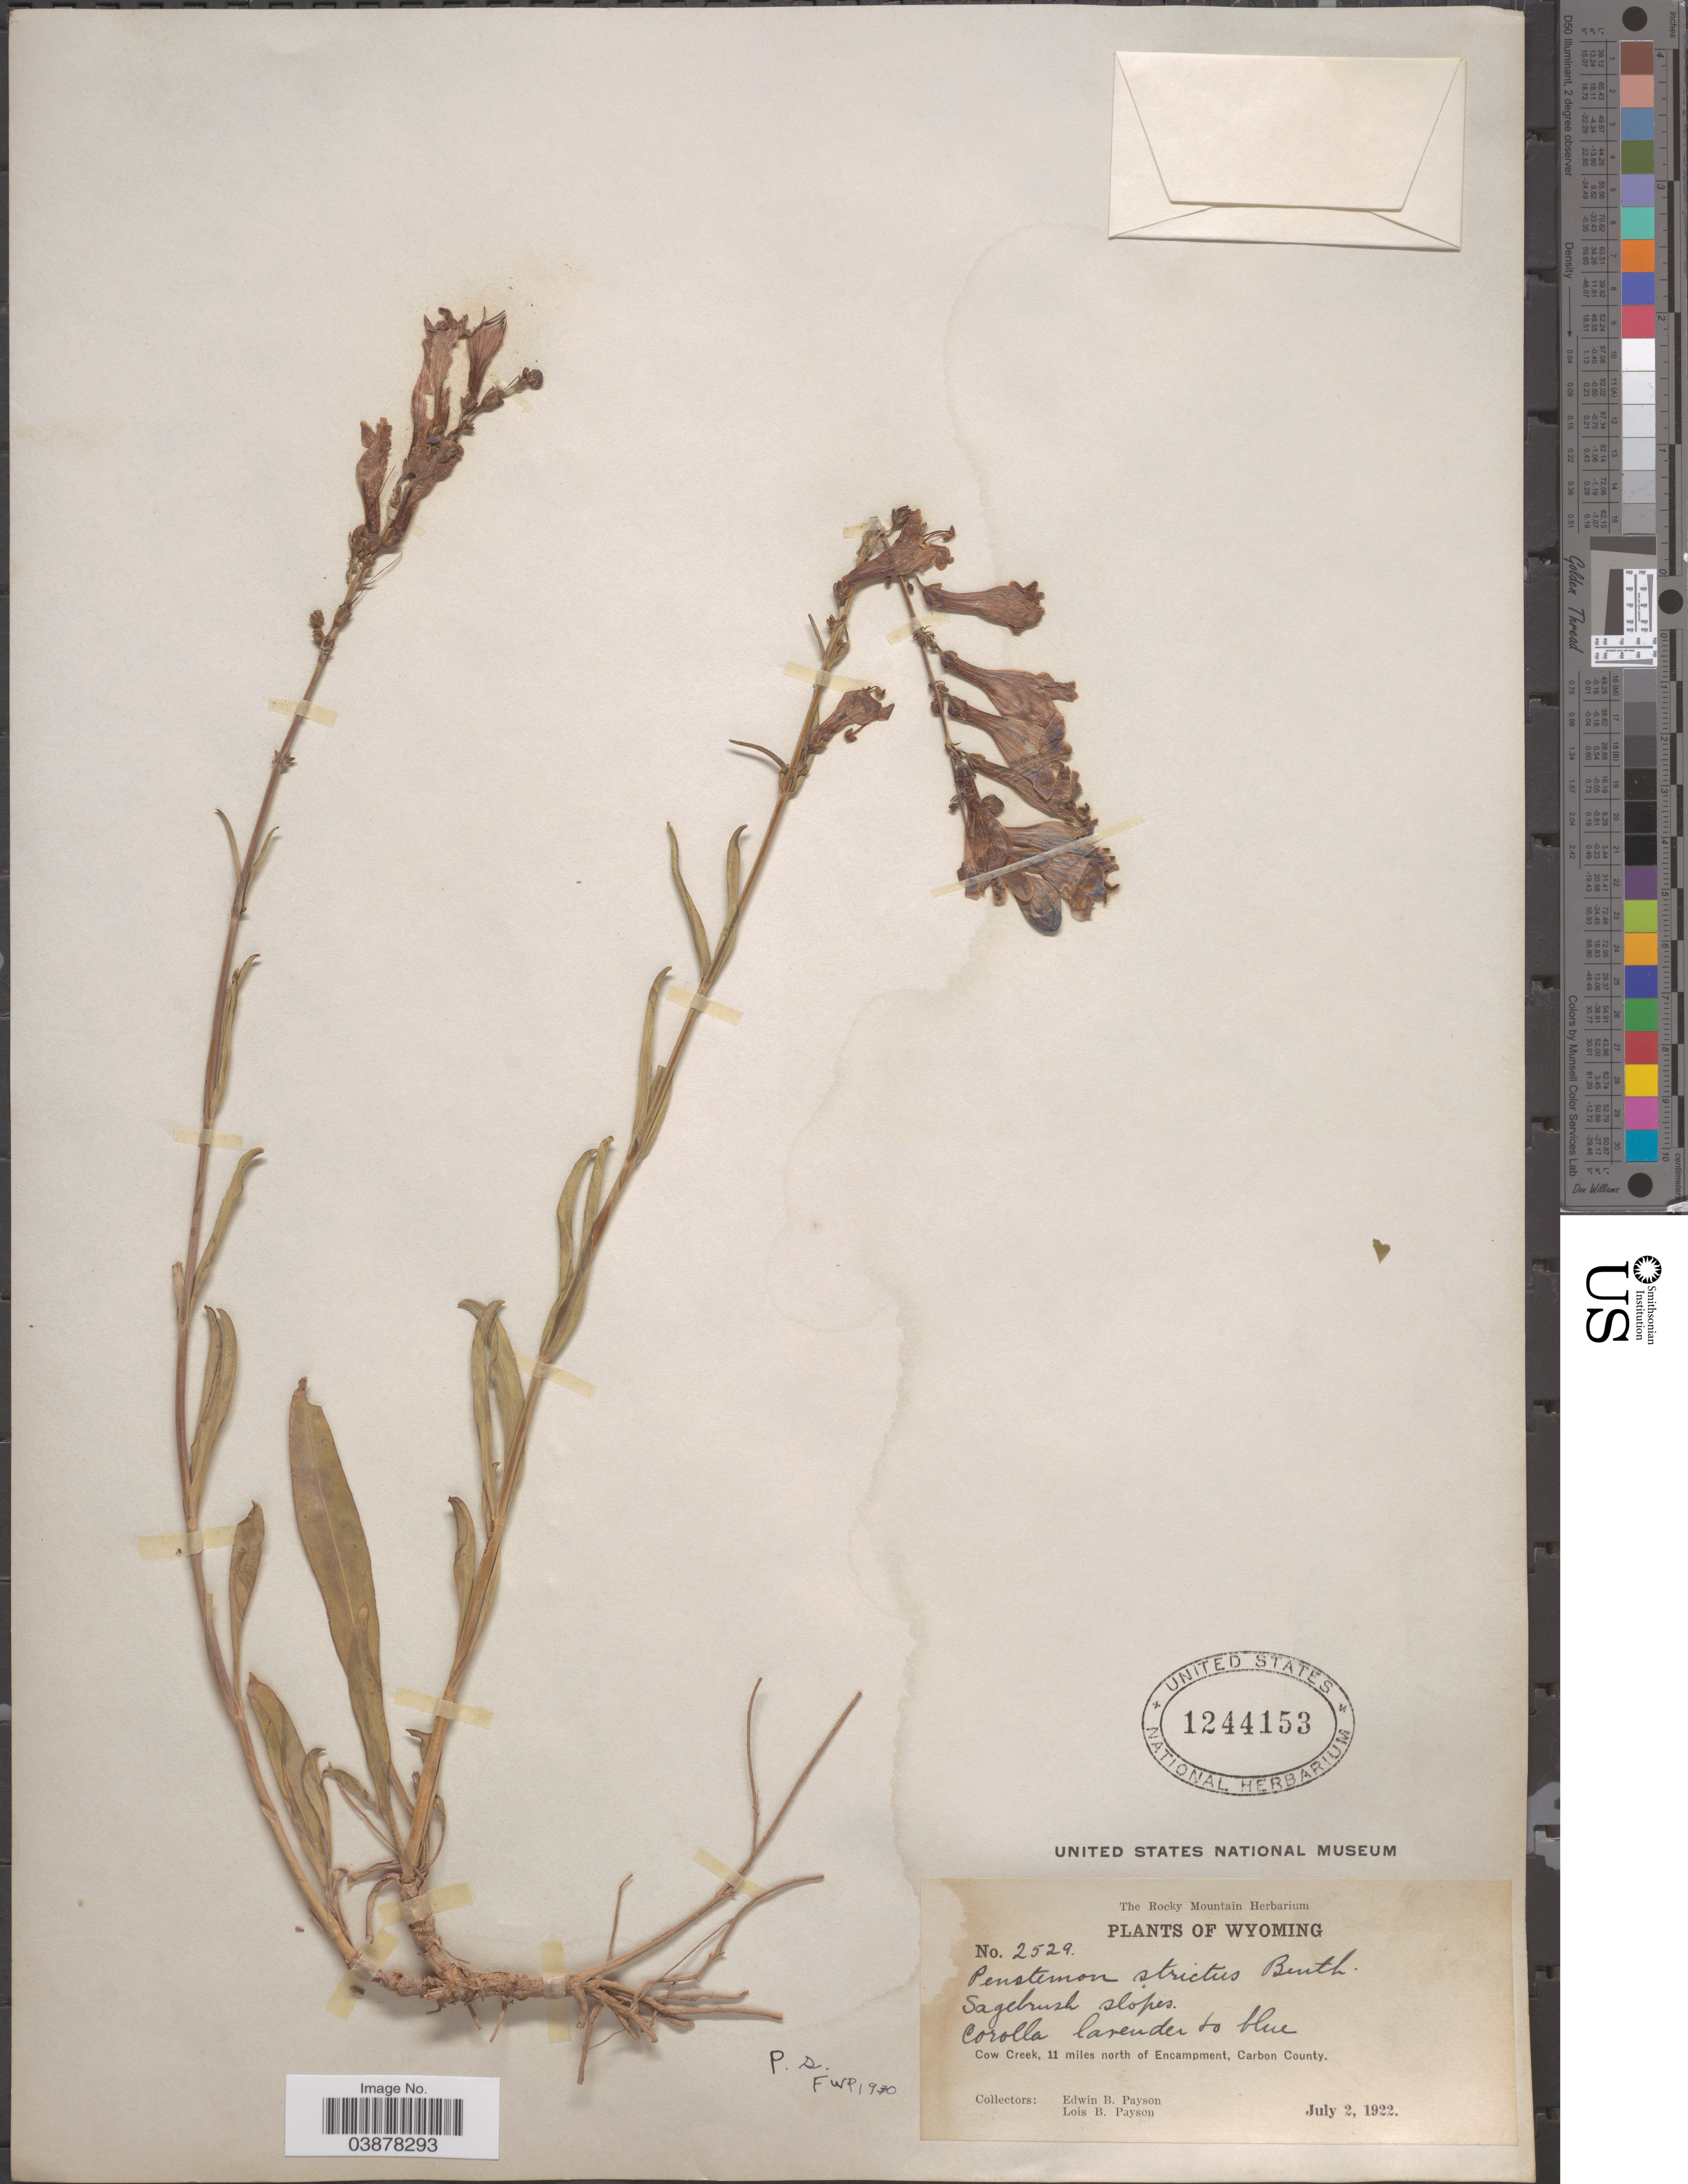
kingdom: Plantae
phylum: Tracheophyta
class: Magnoliopsida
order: Lamiales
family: Plantaginaceae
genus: Penstemon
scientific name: Penstemon strictus subsp. strictus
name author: Benth.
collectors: E. B. Payson & L. Payson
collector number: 2529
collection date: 1922-07-02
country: United States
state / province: Wyoming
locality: Cow Creek, 11 miles north of Encampment, Carbon County.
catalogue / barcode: US 1244153